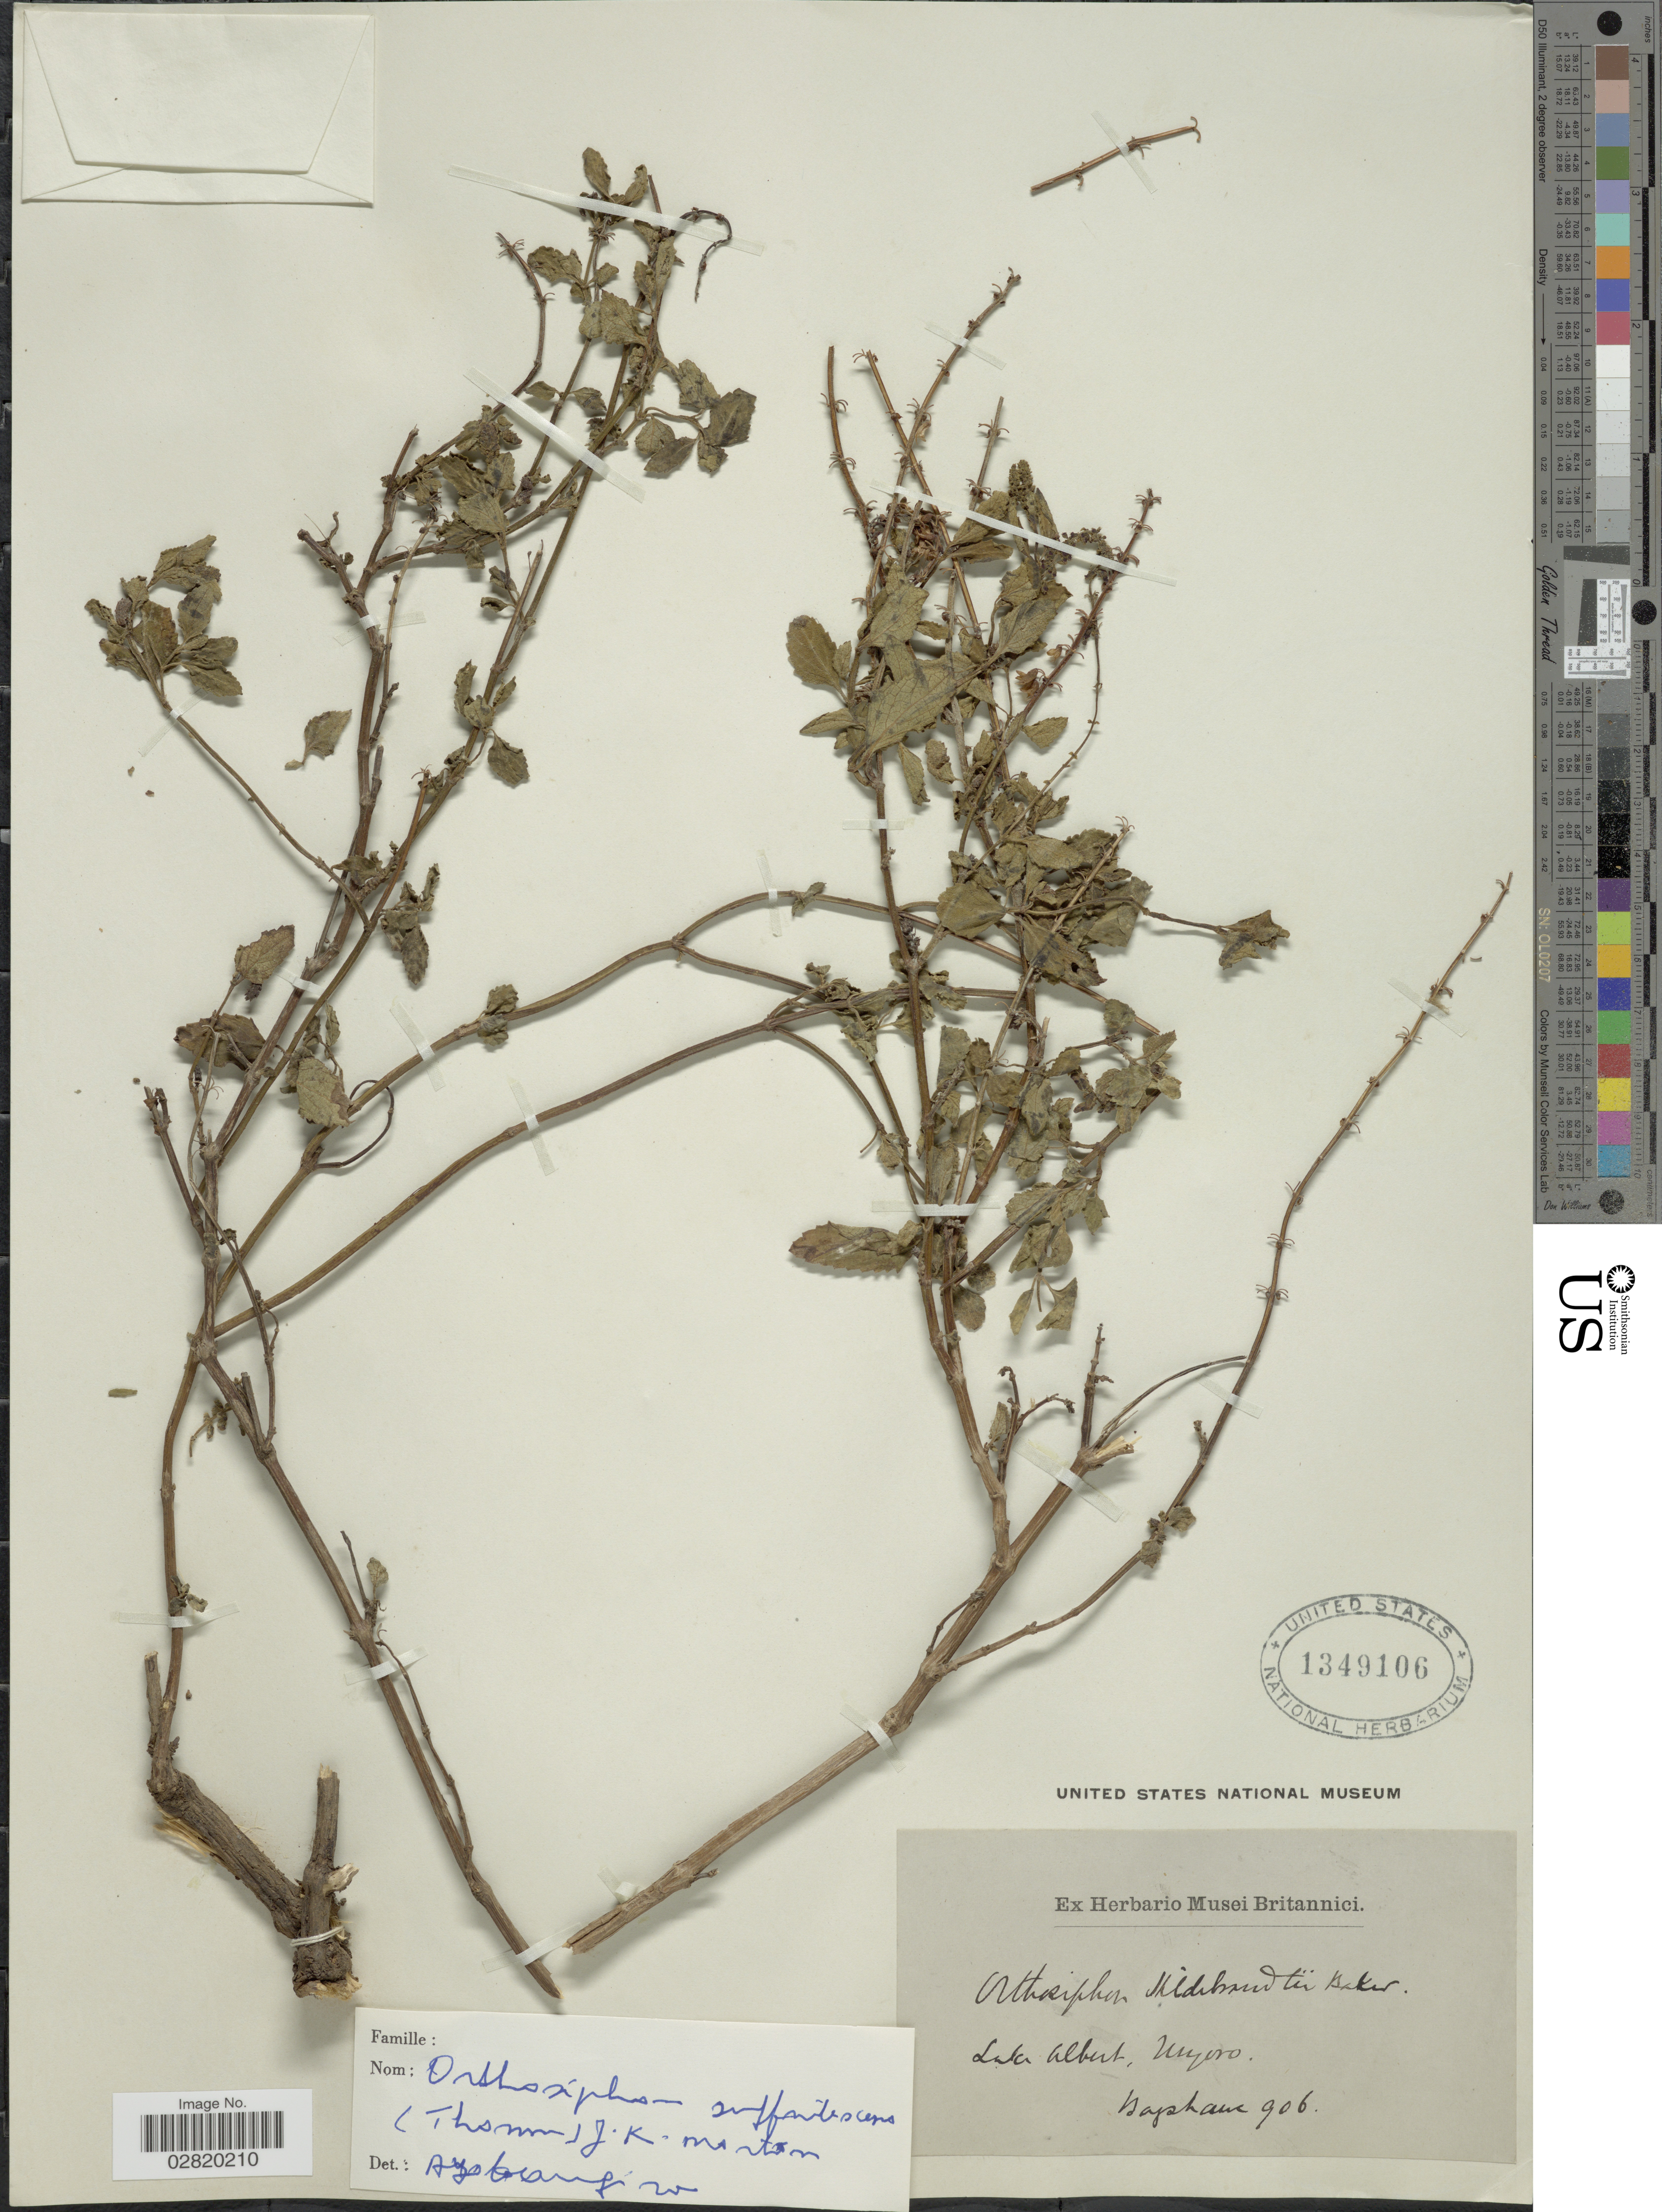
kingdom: Plantae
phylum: Tracheophyta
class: Magnoliopsida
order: Lamiales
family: Lamiaceae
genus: Orthosiphon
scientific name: Orthosiphon suffrutescens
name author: (Schumach.) J.K. Morton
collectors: Bagshawe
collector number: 906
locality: Lake Albert, Myoro [interpreted]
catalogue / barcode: US 1349106